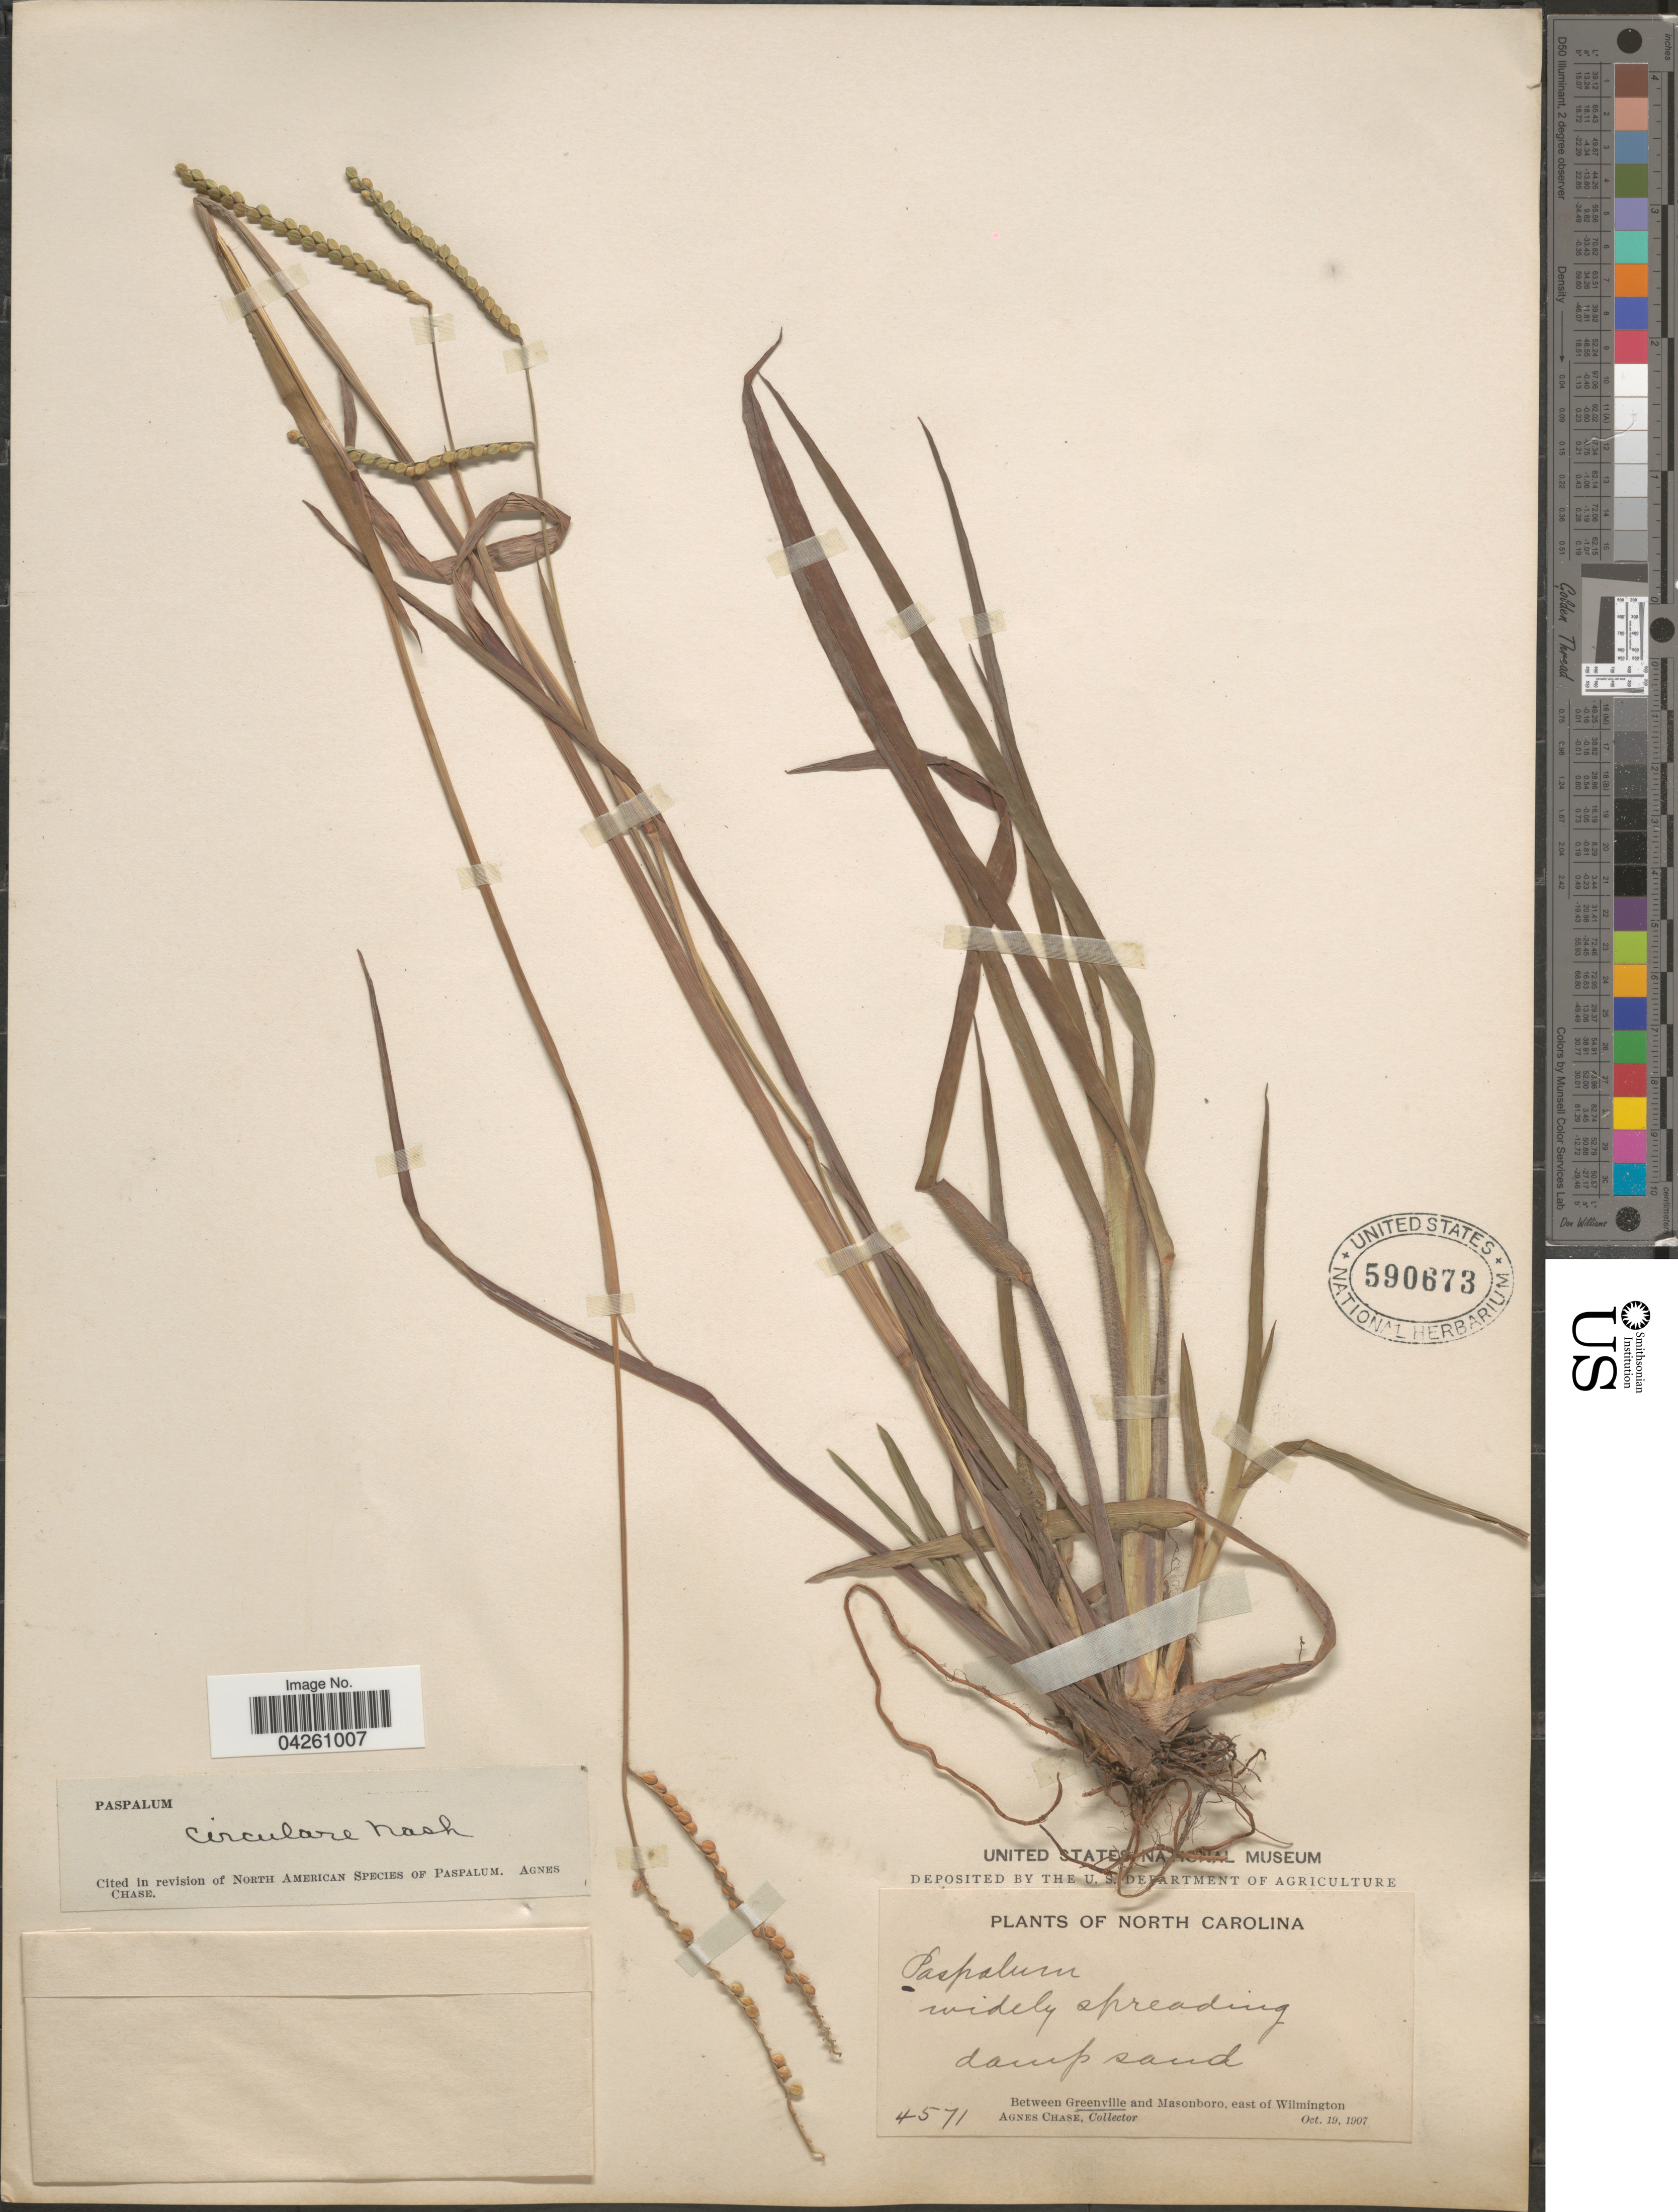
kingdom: Plantae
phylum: Tracheophyta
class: Liliopsida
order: Poales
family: Poaceae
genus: Paspalum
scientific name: Paspalum circulare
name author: Nash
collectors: A. Chase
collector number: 4571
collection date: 1907-10-19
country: United States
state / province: North Carolina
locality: Between Greenville and Masonboro, east of Wilmington.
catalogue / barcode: US 590673